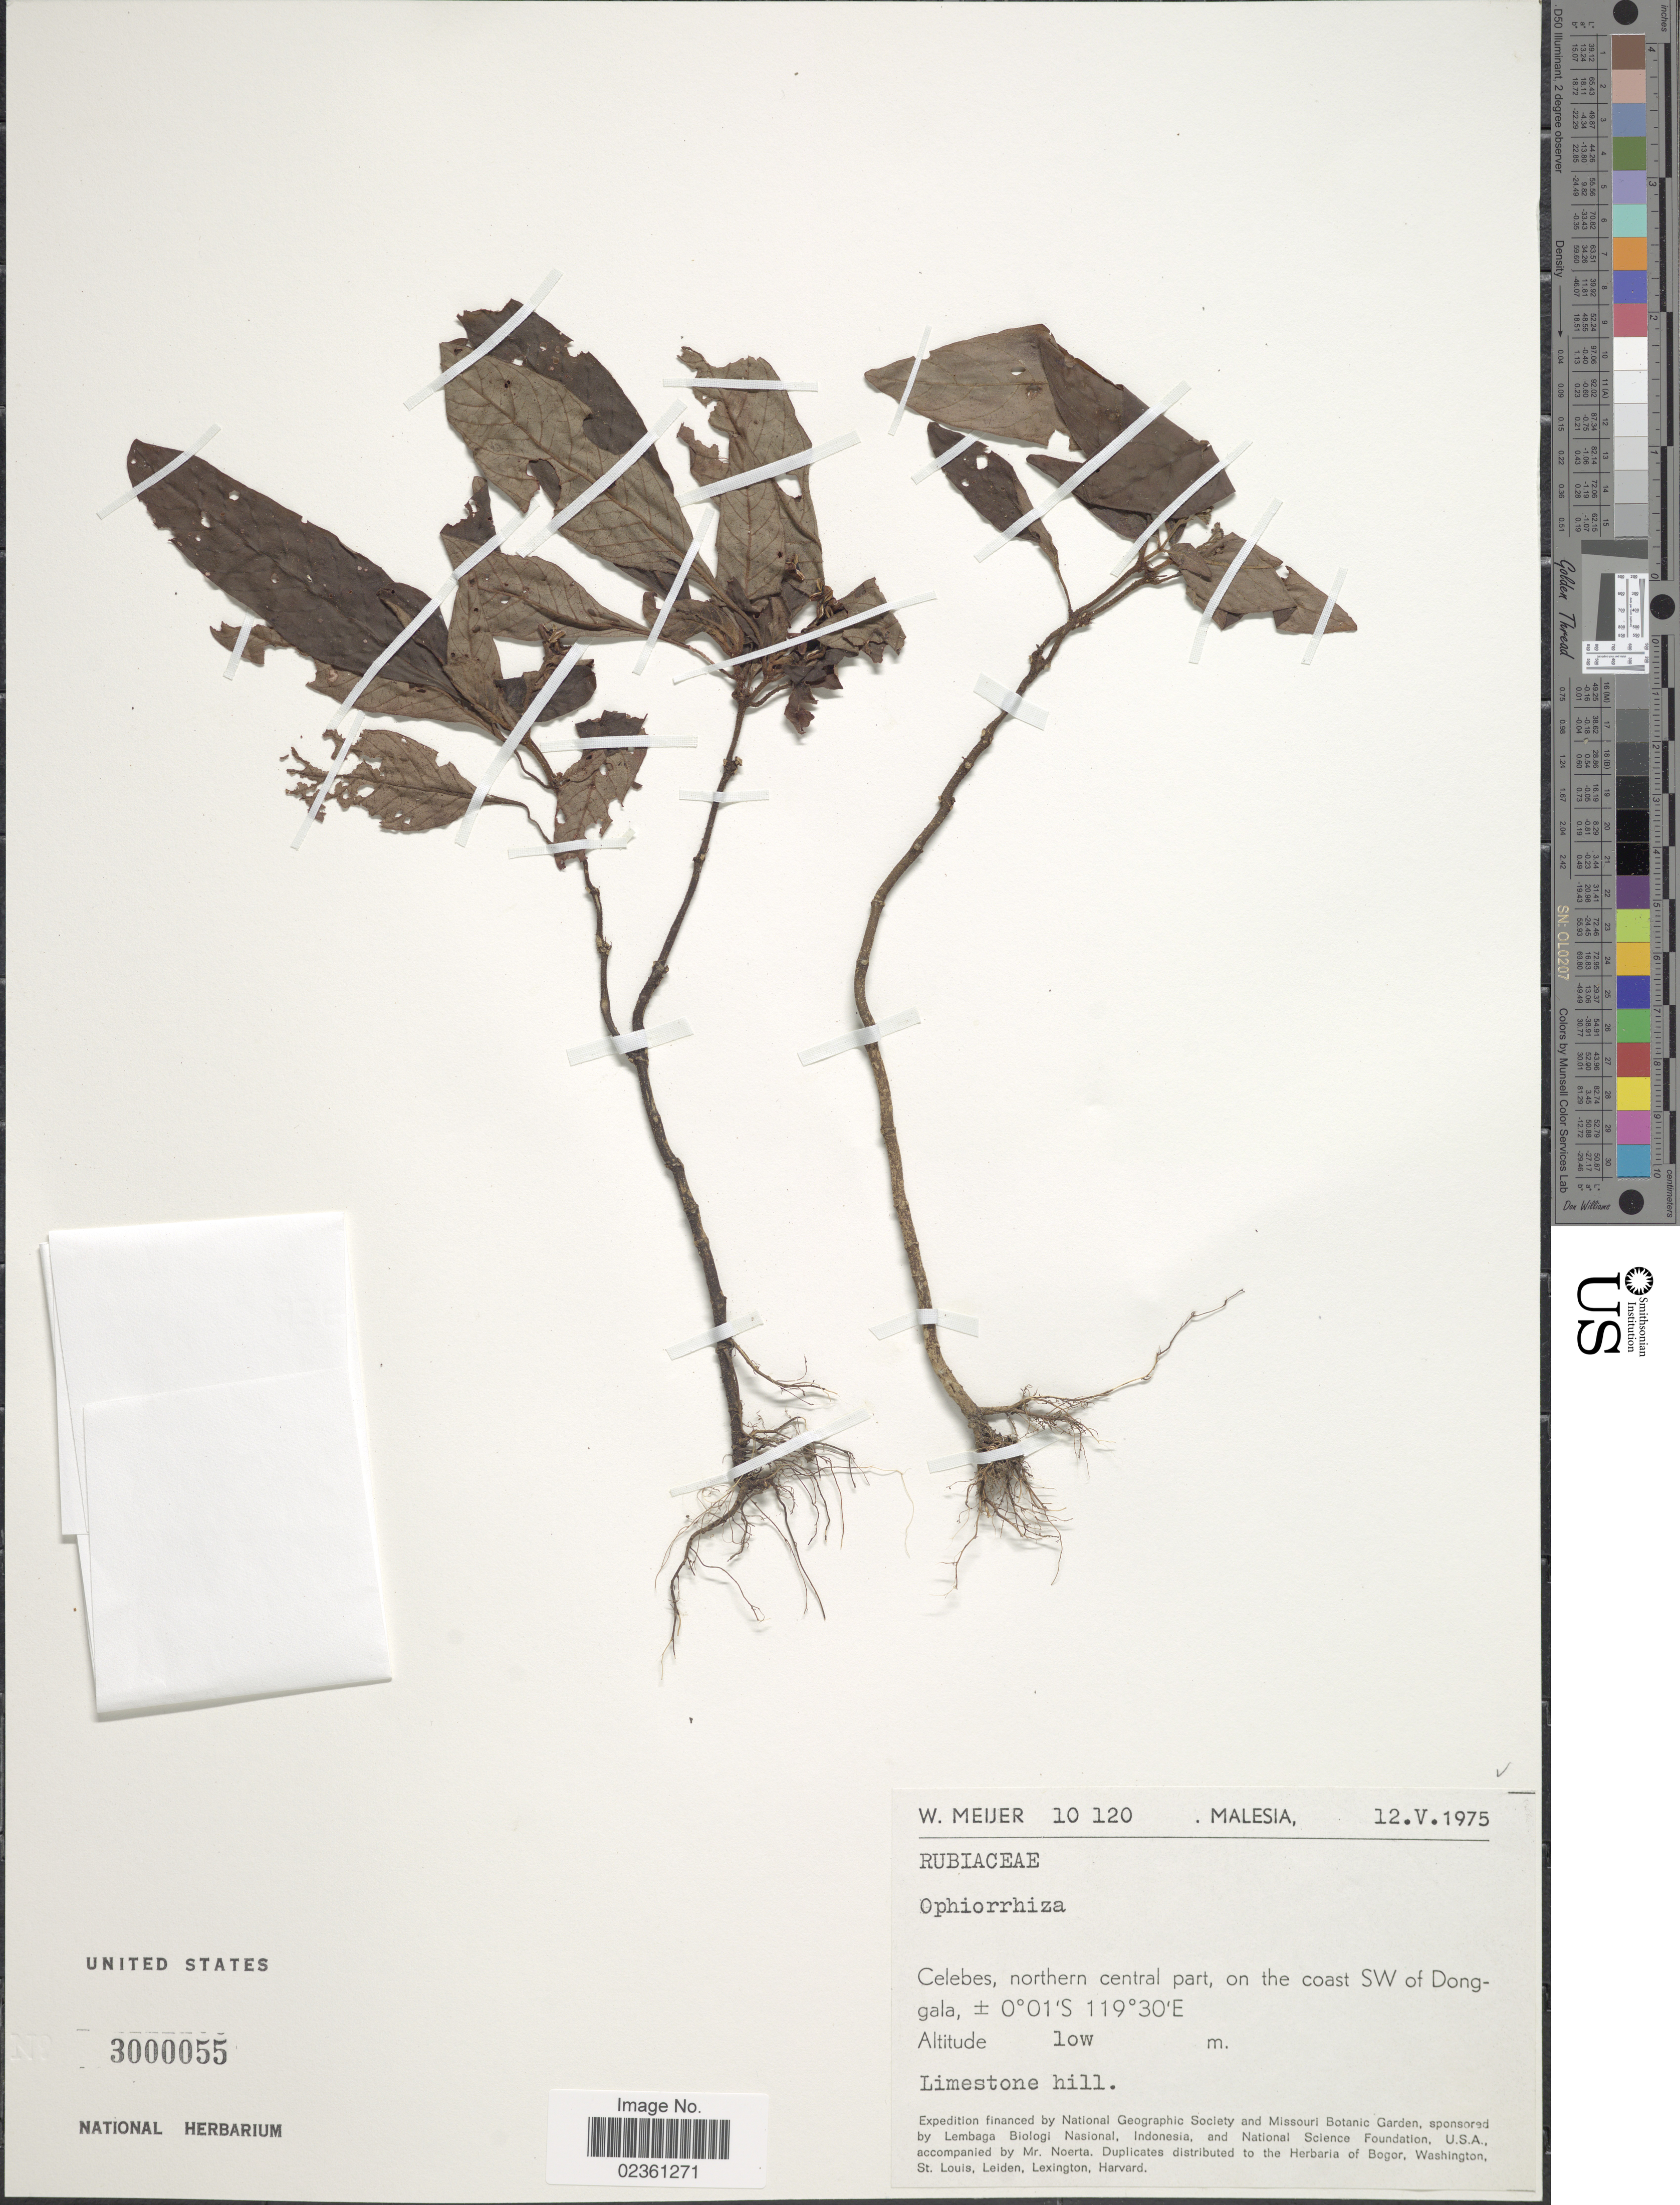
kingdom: Plantae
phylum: Tracheophyta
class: Magnoliopsida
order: Gentianales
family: Rubiaceae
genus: Ophiorrhiza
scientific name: Ophiorrhiza sp.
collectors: W. Meijer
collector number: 10120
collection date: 1975-05-12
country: Indonesia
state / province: Sulawesi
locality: Malesia, Celebes, northern central part, on the coast SW of Dongala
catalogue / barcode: US 3000055